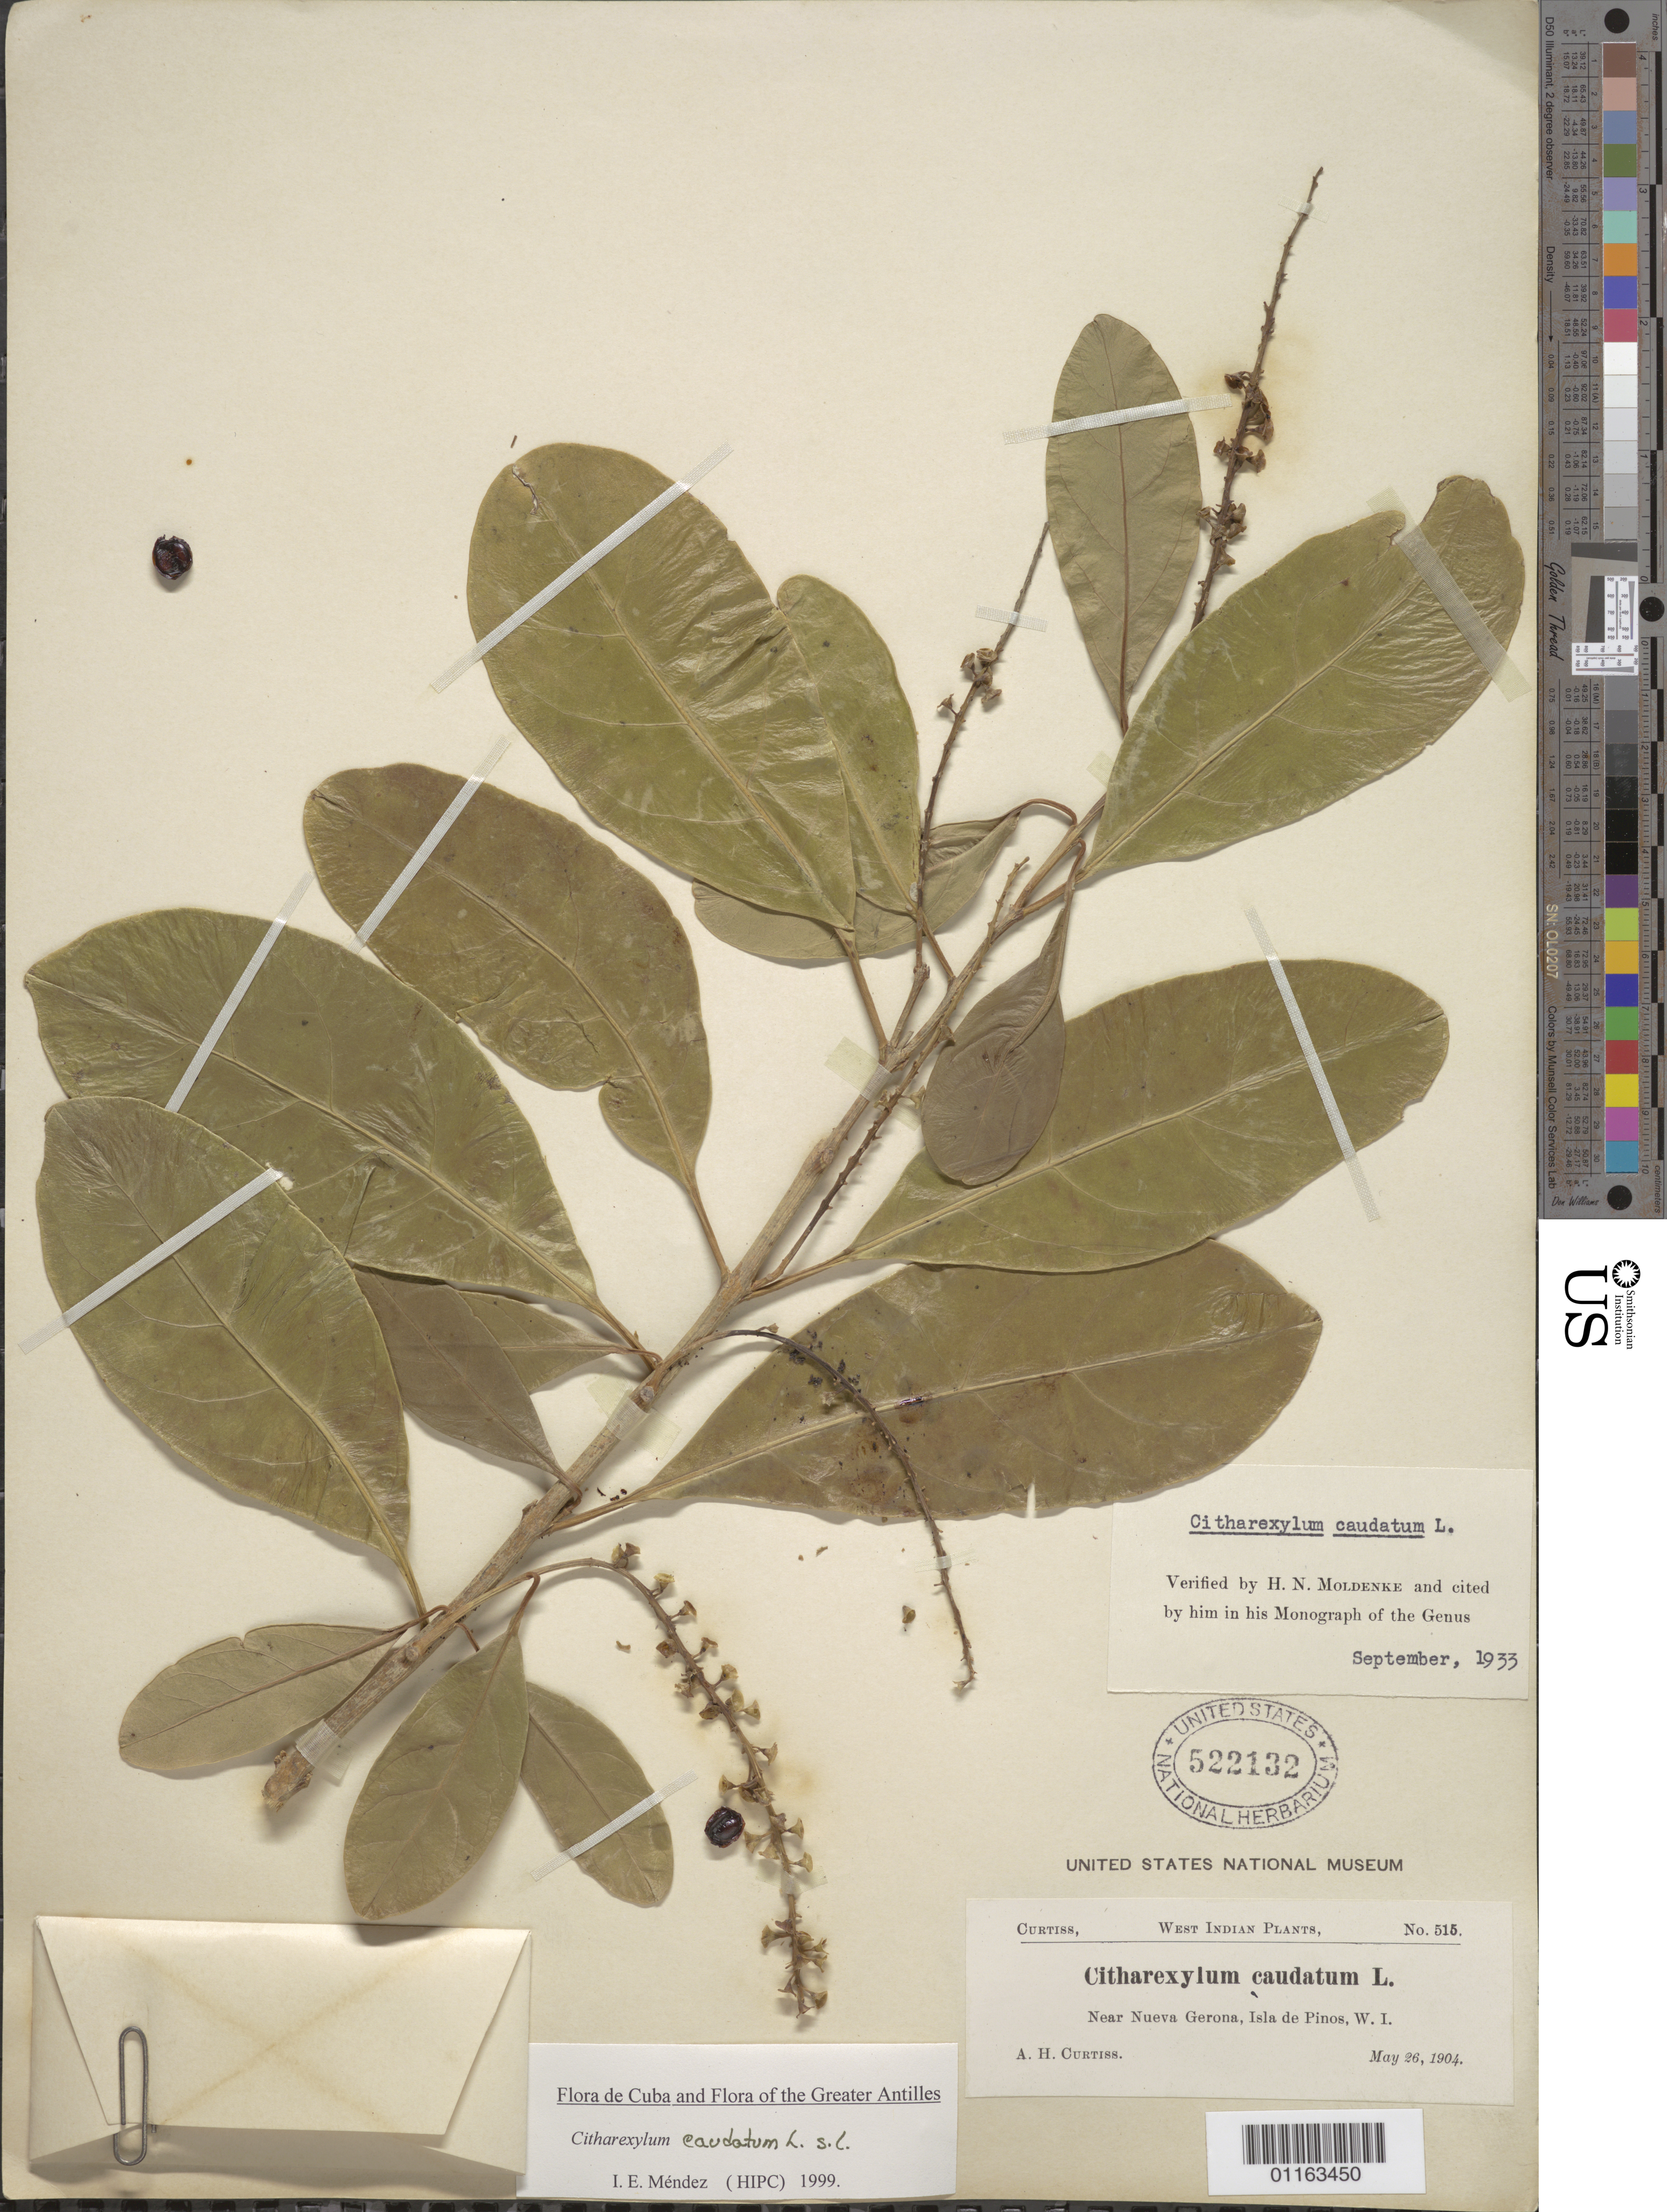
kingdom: Plantae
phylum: Tracheophyta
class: Magnoliopsida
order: Lamiales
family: Verbenaceae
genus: Citharexylum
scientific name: Citharexylum caudatum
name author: L.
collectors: A. H. Curtiss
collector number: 515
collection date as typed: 26 May 1904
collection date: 1904-05-26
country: Cuba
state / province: Isla de la Juventud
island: Isla de la Juventud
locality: Near Nueva Gerona, Isla de Pinos, W.I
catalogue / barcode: US 522132